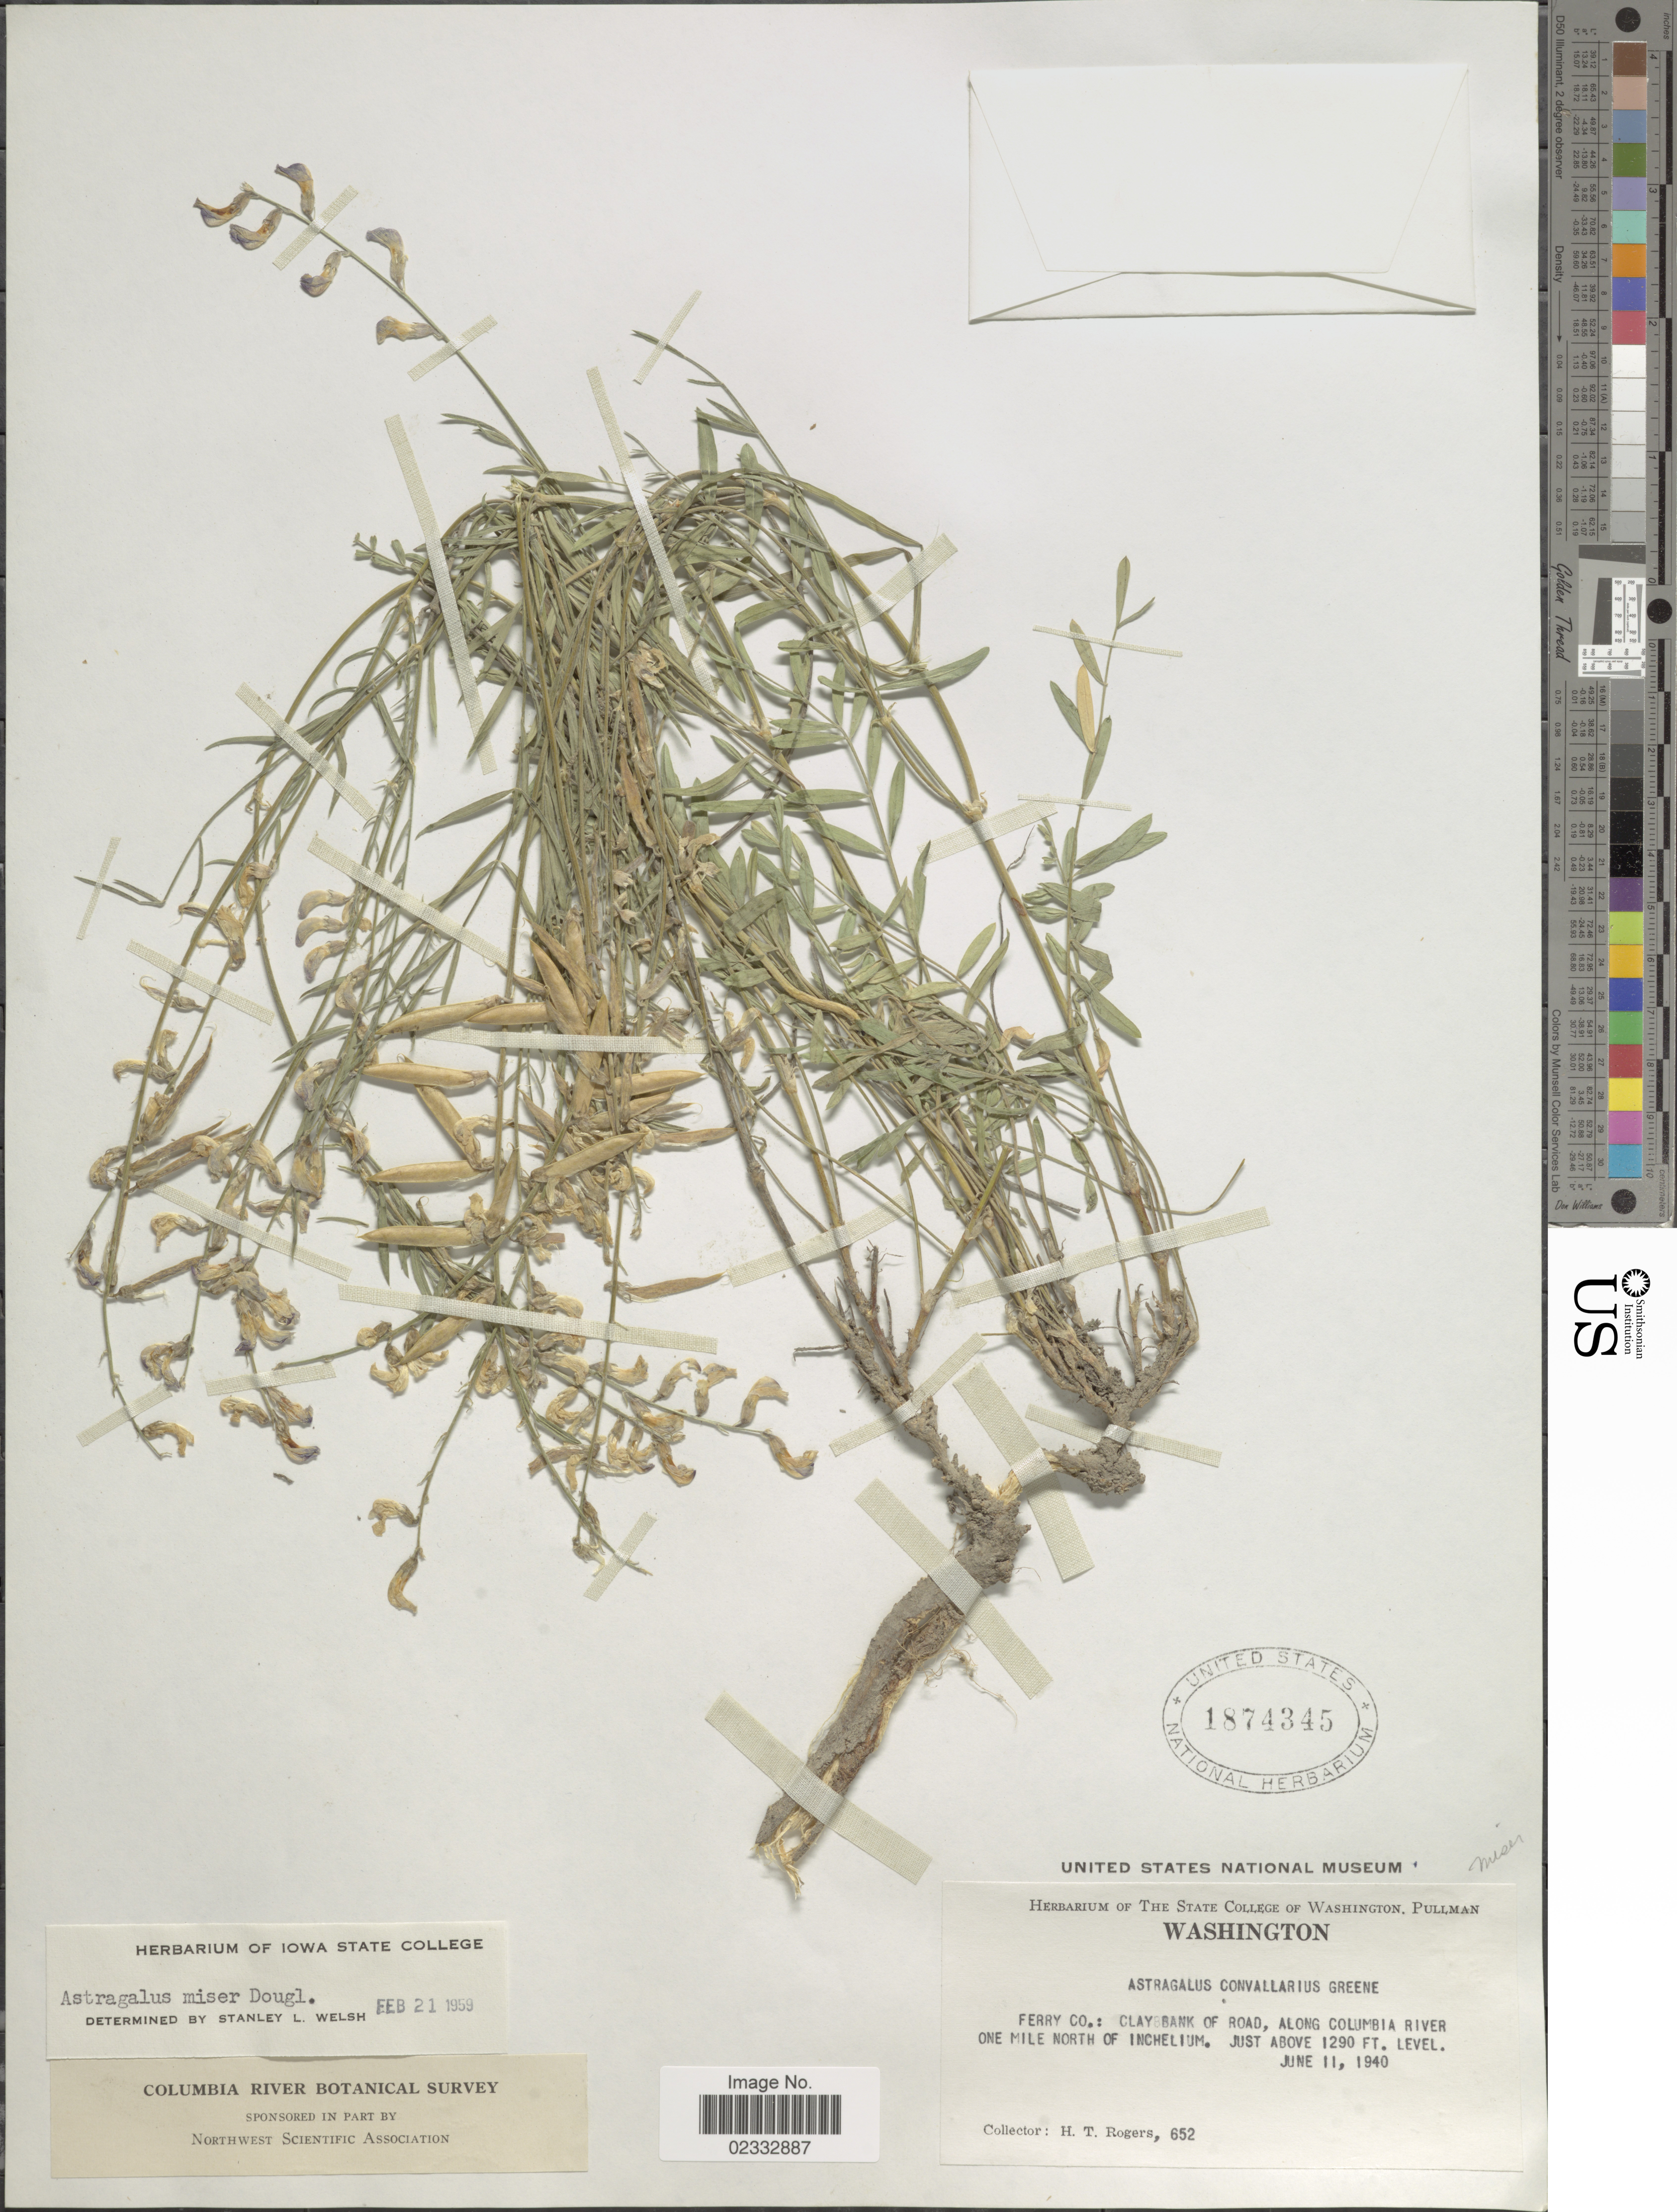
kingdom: Plantae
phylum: Tracheophyta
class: Magnoliopsida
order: Fabales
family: Fabaceae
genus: Astragalus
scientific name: Astragalus miser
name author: Douglas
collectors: H. Rogers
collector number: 652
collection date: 1940-06-11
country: United States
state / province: Washington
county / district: Ferry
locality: Ferry Co.: Along Columbia River One Mile North Of Inchelium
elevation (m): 393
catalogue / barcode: US 1874345